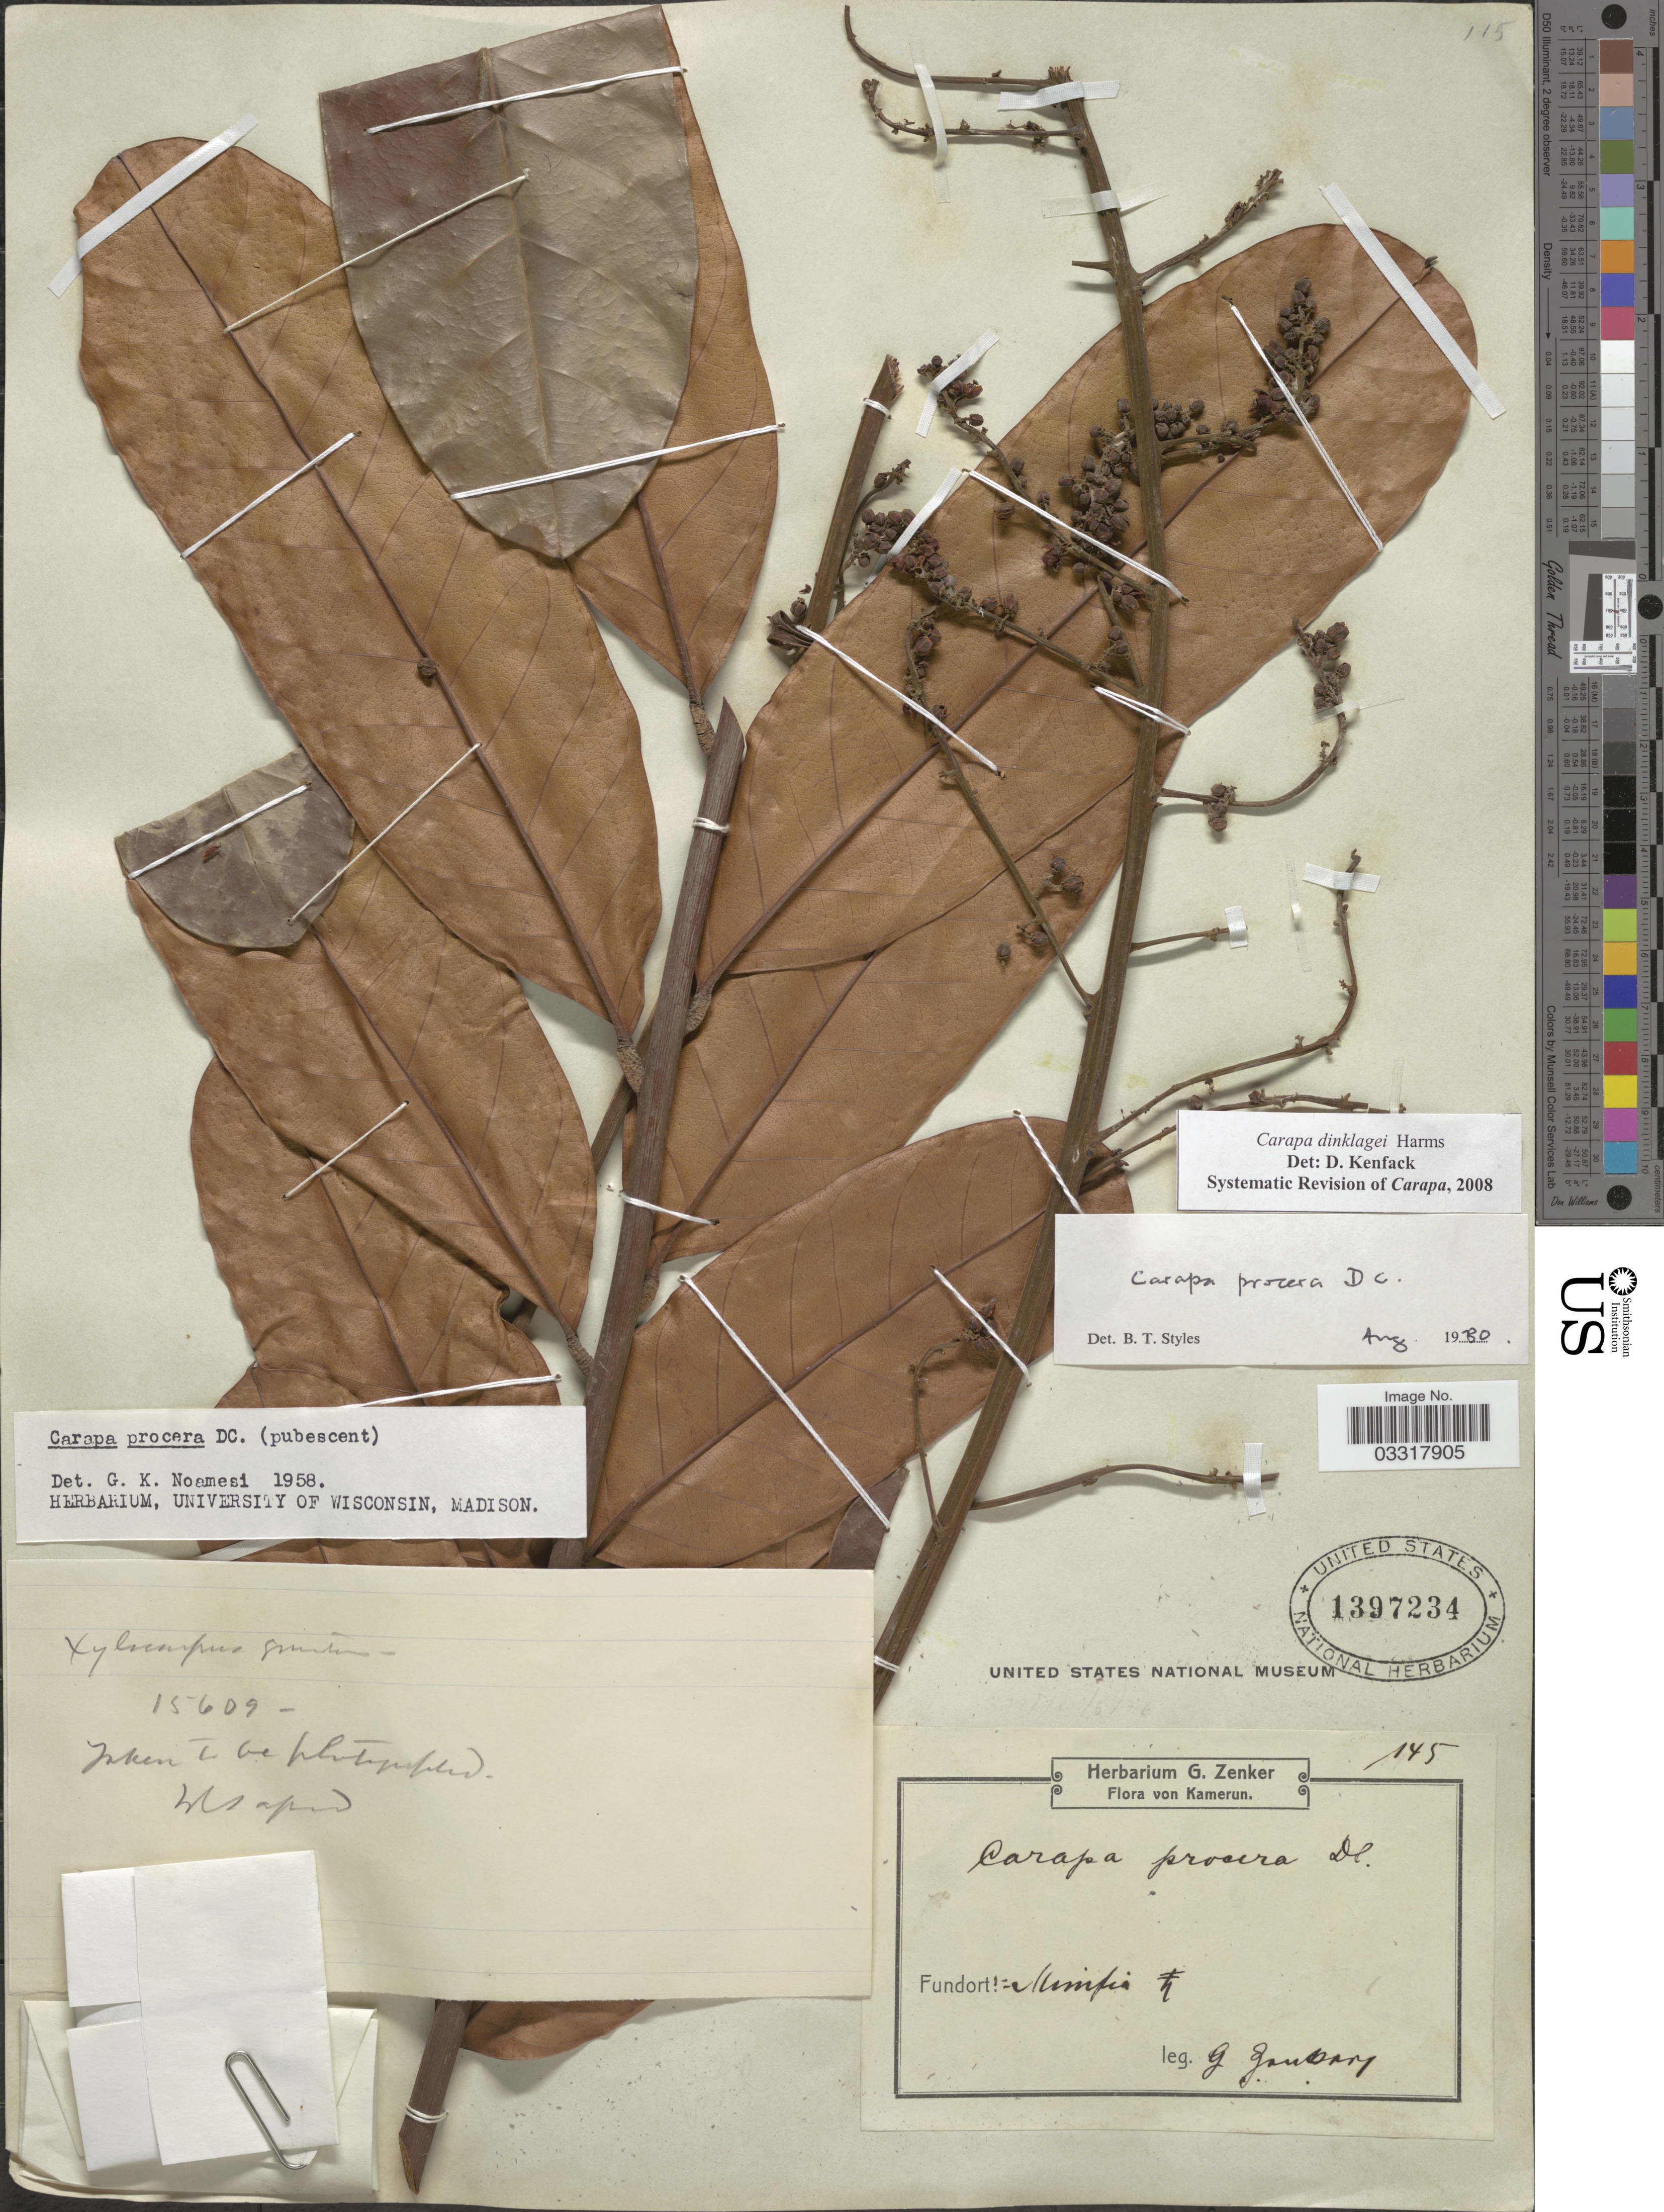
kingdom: Plantae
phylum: Tracheophyta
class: Magnoliopsida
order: Sapindales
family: Meliaceae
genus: Carapa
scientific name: Carapa dinklagei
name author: Harms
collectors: G. A. Zenker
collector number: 145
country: Cameroon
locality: Mimfia.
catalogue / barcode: US 1397234